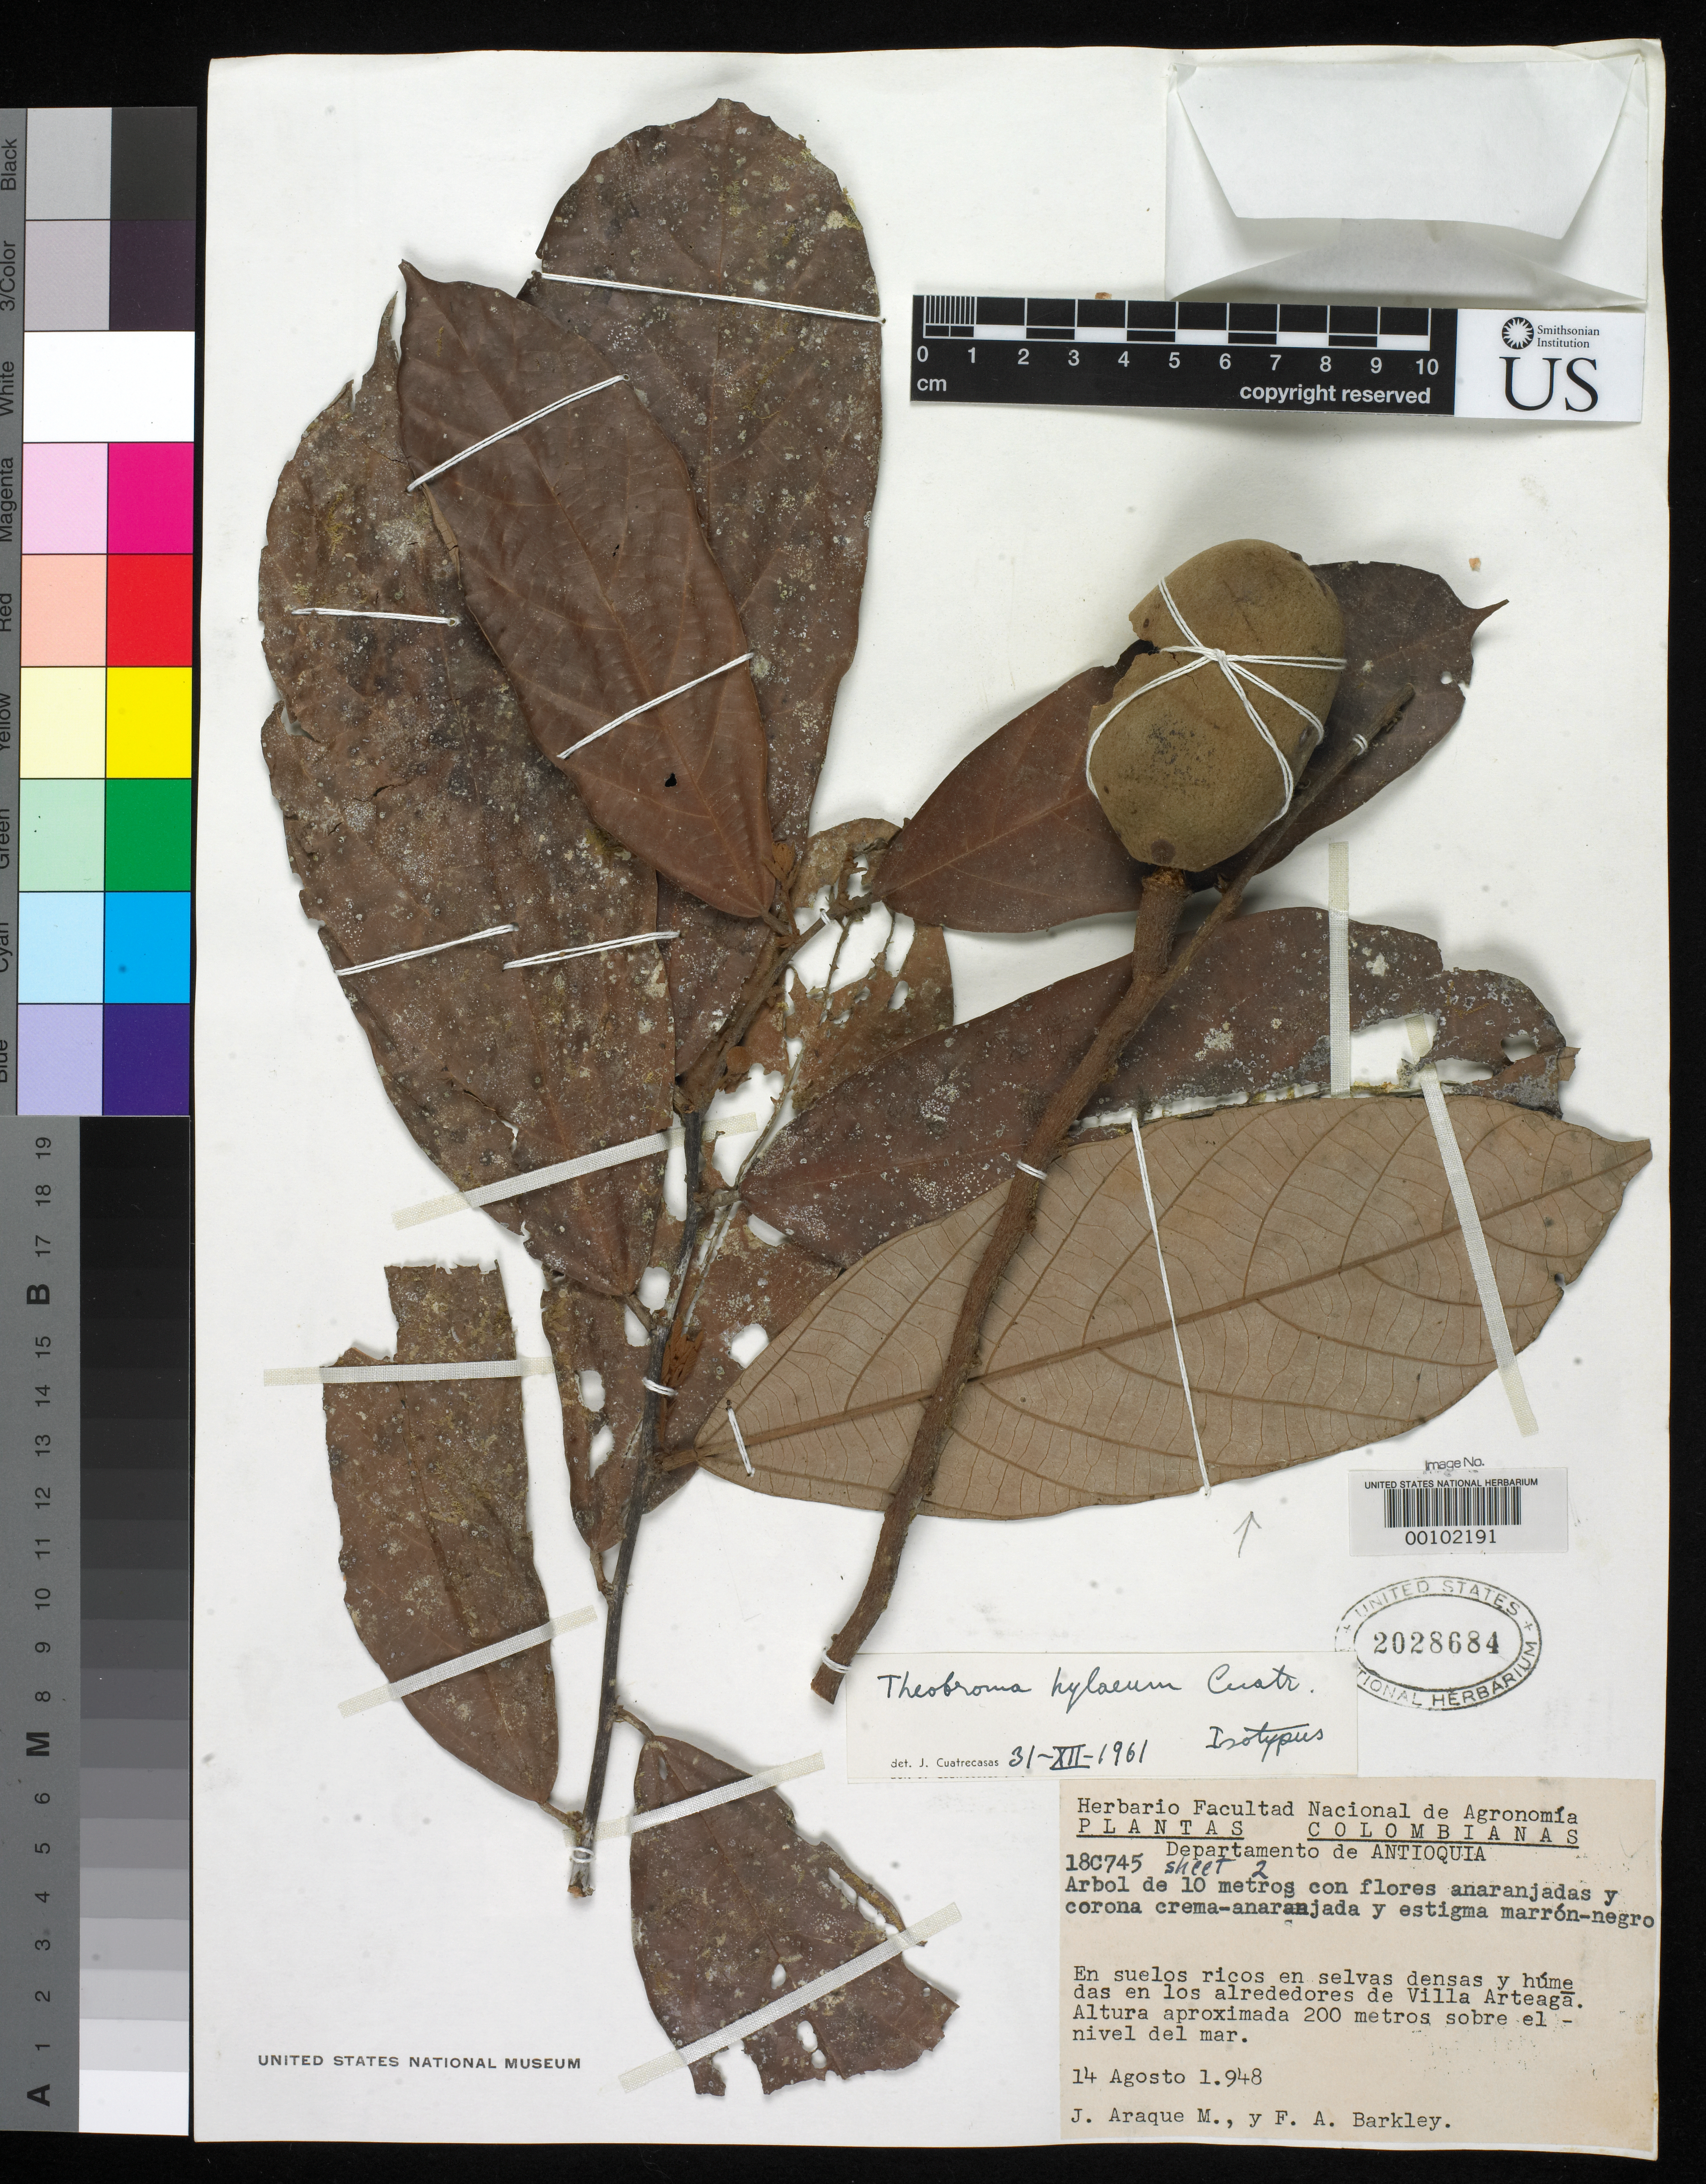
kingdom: Plantae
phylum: Tracheophyta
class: Magnoliopsida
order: Malvales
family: Malvaceae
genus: Theobroma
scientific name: Theobroma hylaeum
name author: Cuatrec.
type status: Isotype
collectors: J. Araque Molina & F. A. Barkley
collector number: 18 C 745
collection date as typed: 14 Aug 1948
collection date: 1948-08-14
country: Colombia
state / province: Antioquia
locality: Villa Arteaga.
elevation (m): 200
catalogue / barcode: US 2028684